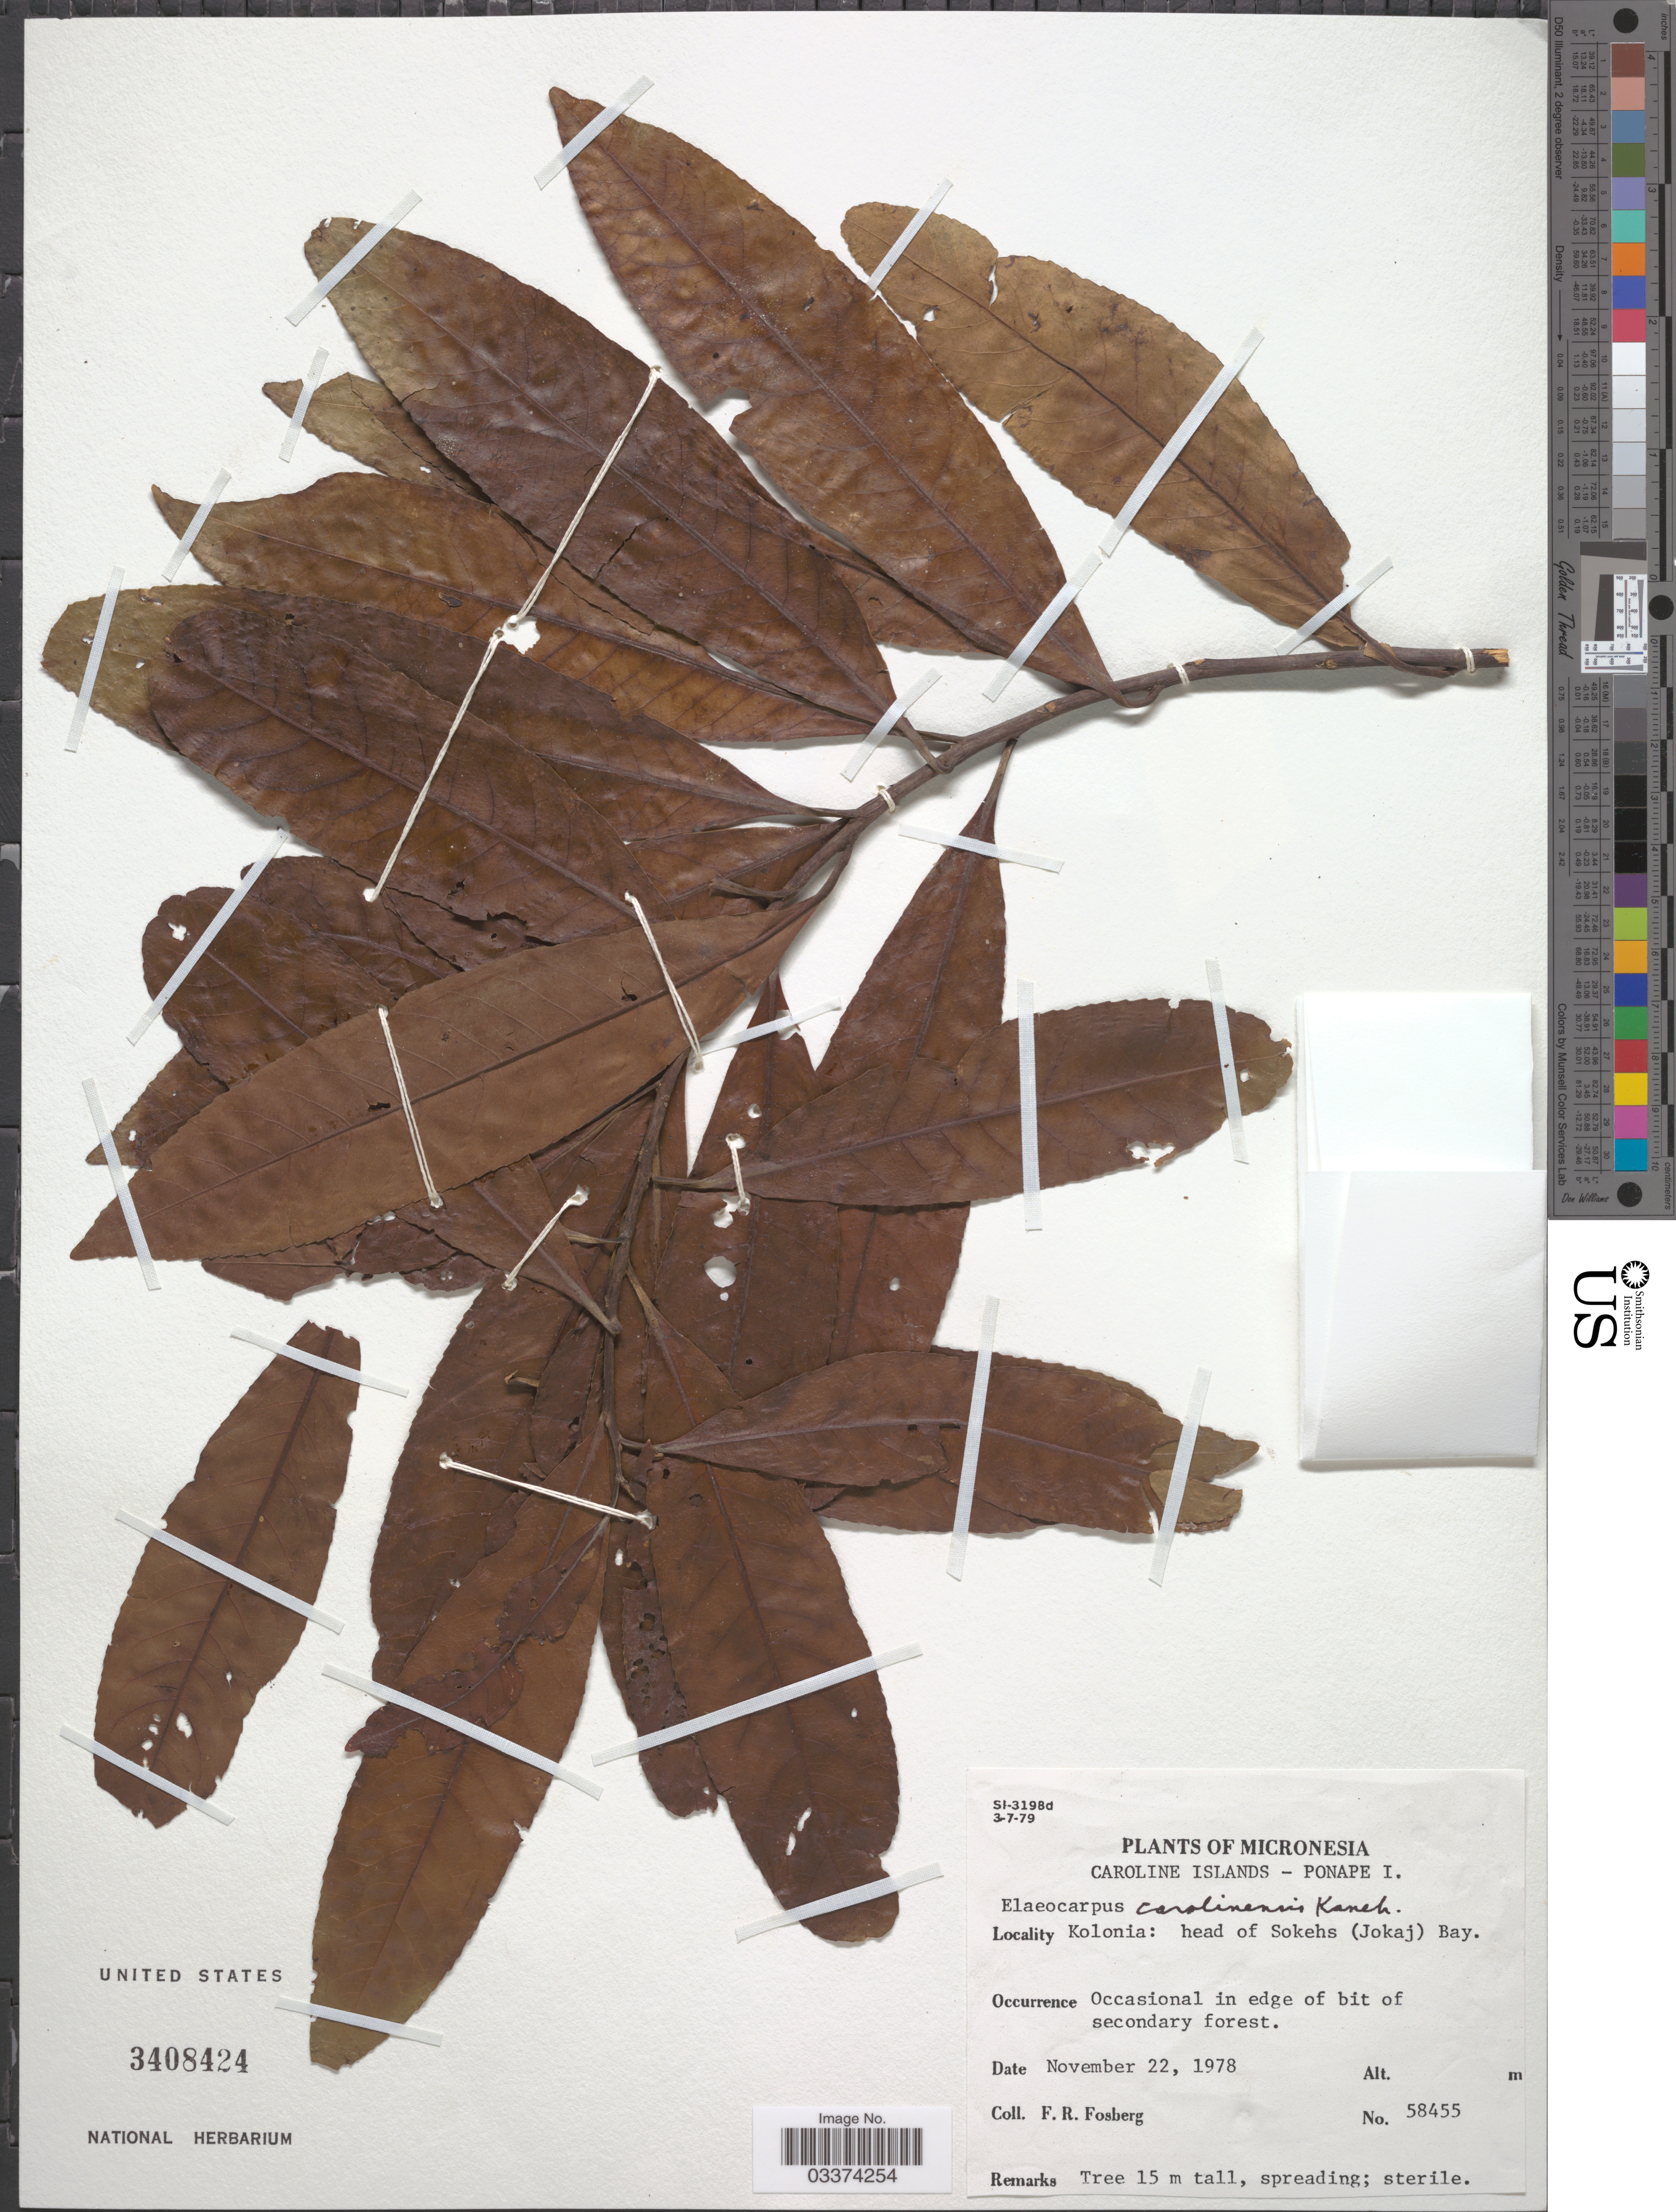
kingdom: Plantae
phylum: Tracheophyta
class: Magnoliopsida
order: Oxalidales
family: Elaeocarpaceae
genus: Elaeocarpus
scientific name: Elaeocarpus carolinensis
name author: Koidz.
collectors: F. R. Fosberg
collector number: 58455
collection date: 1978-11-22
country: Micronesia, Federated States of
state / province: Pohnpei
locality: Caroline Islands - Ponape I. Kolonia: head of Sokehs (Jokaj) Bay.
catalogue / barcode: US 3408424